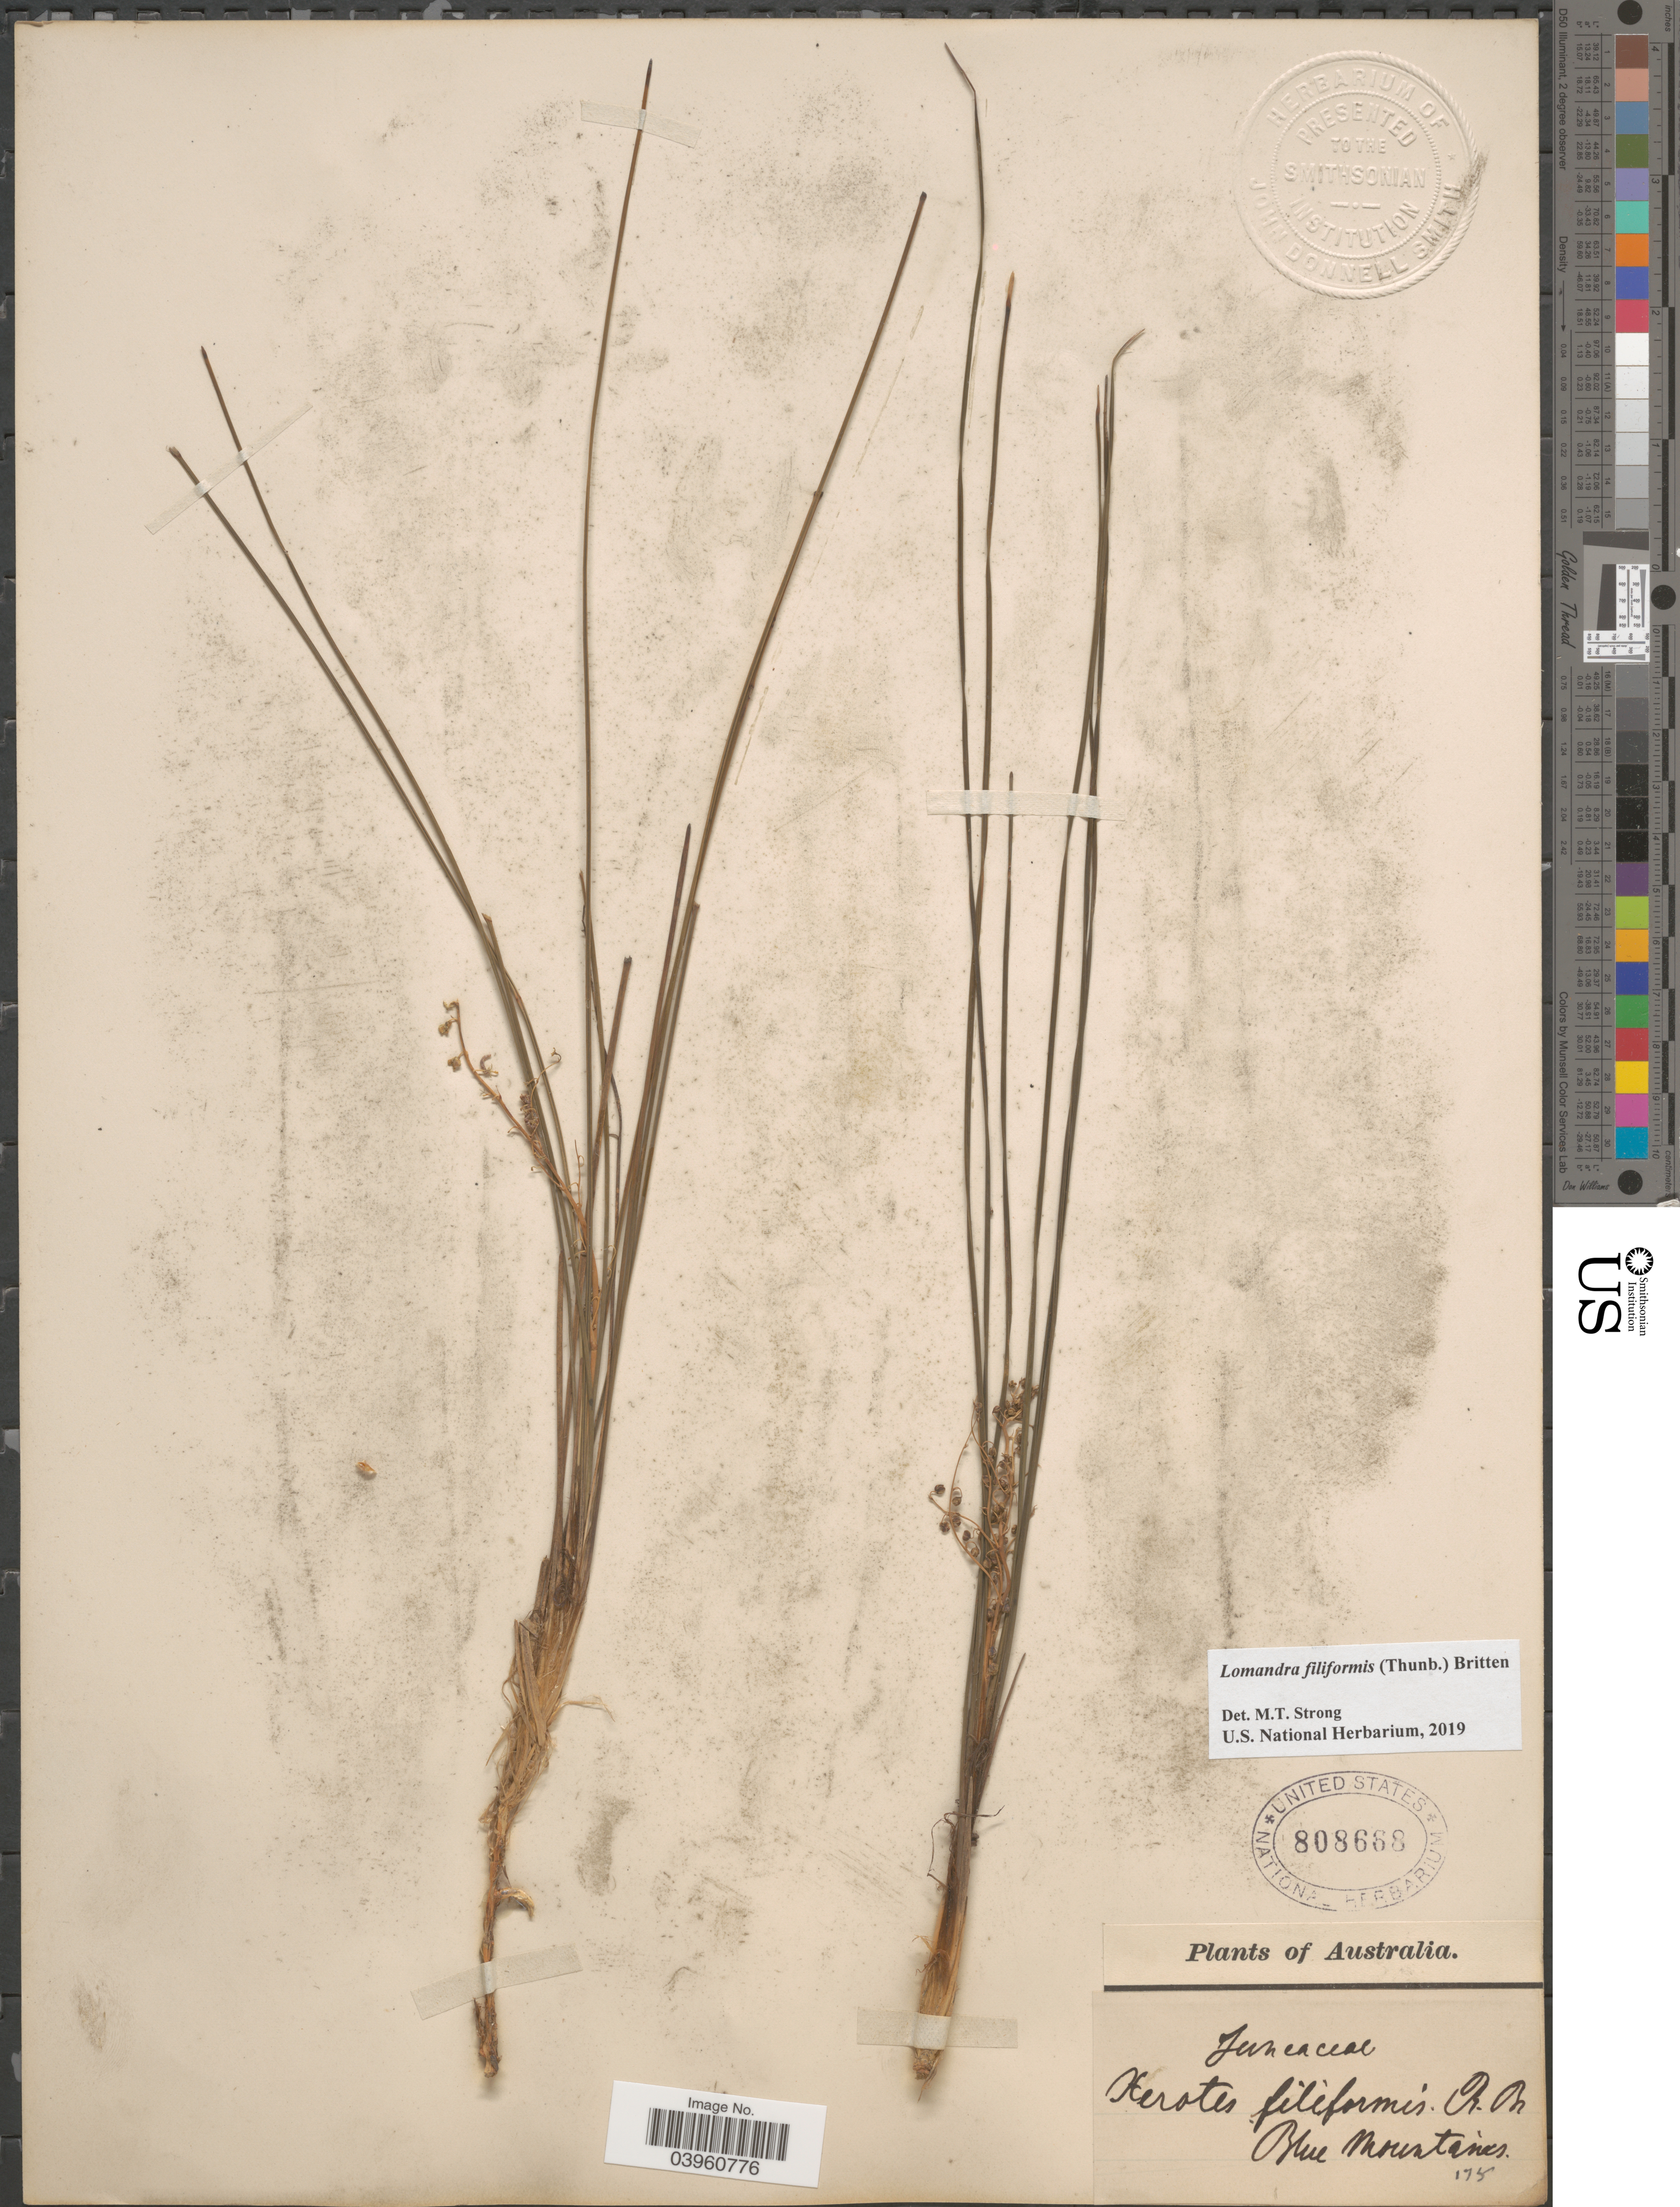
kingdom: Plantae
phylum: Tracheophyta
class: Liliopsida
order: Asparagales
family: Asparagaceae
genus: Lomandra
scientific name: Lomandra filiformis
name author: (Thunb.) Britten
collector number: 175?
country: Australia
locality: Blue Mountains.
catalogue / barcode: US 808668